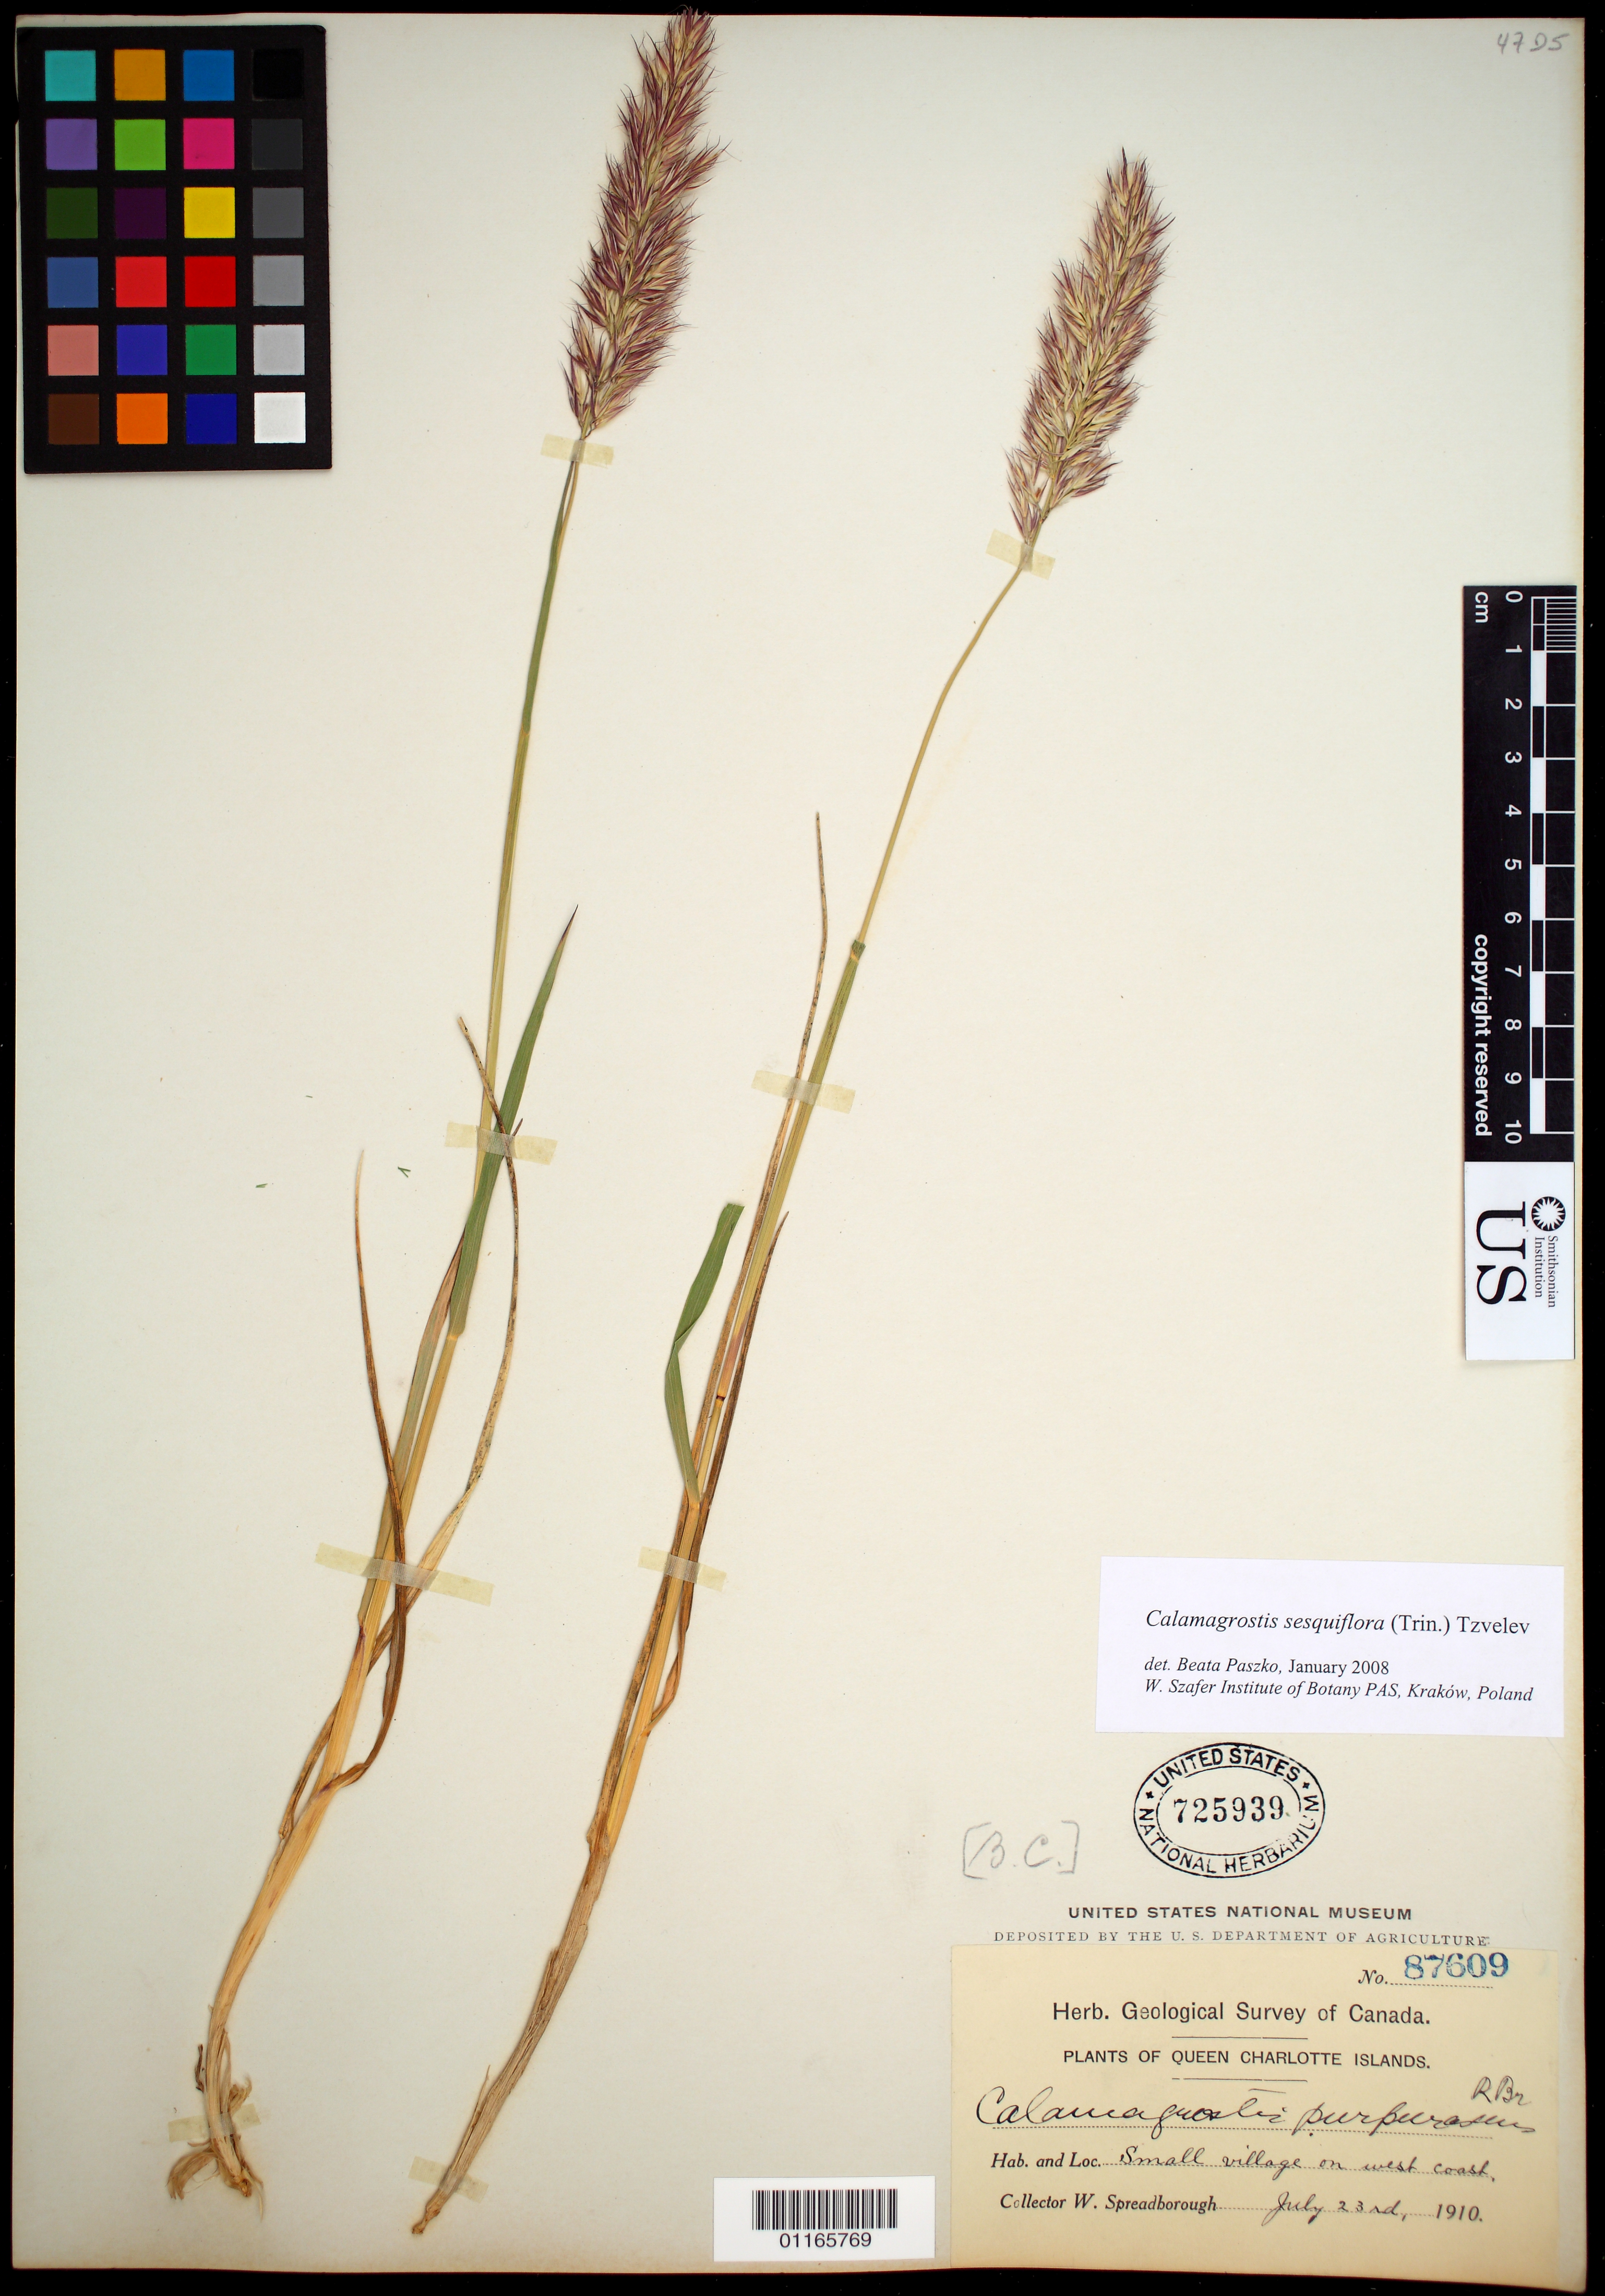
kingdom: Plantae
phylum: Tracheophyta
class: Liliopsida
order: Poales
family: Poaceae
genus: Calamagrostis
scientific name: Calamagrostis sesquiflora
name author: (Trin.) Tzvelev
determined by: Paszko, B.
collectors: W. Spreadborough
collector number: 87609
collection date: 1910-07-23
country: Canada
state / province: British Columbia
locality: Queen Charlotte Islands. Small village on west coast.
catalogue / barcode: US 725939